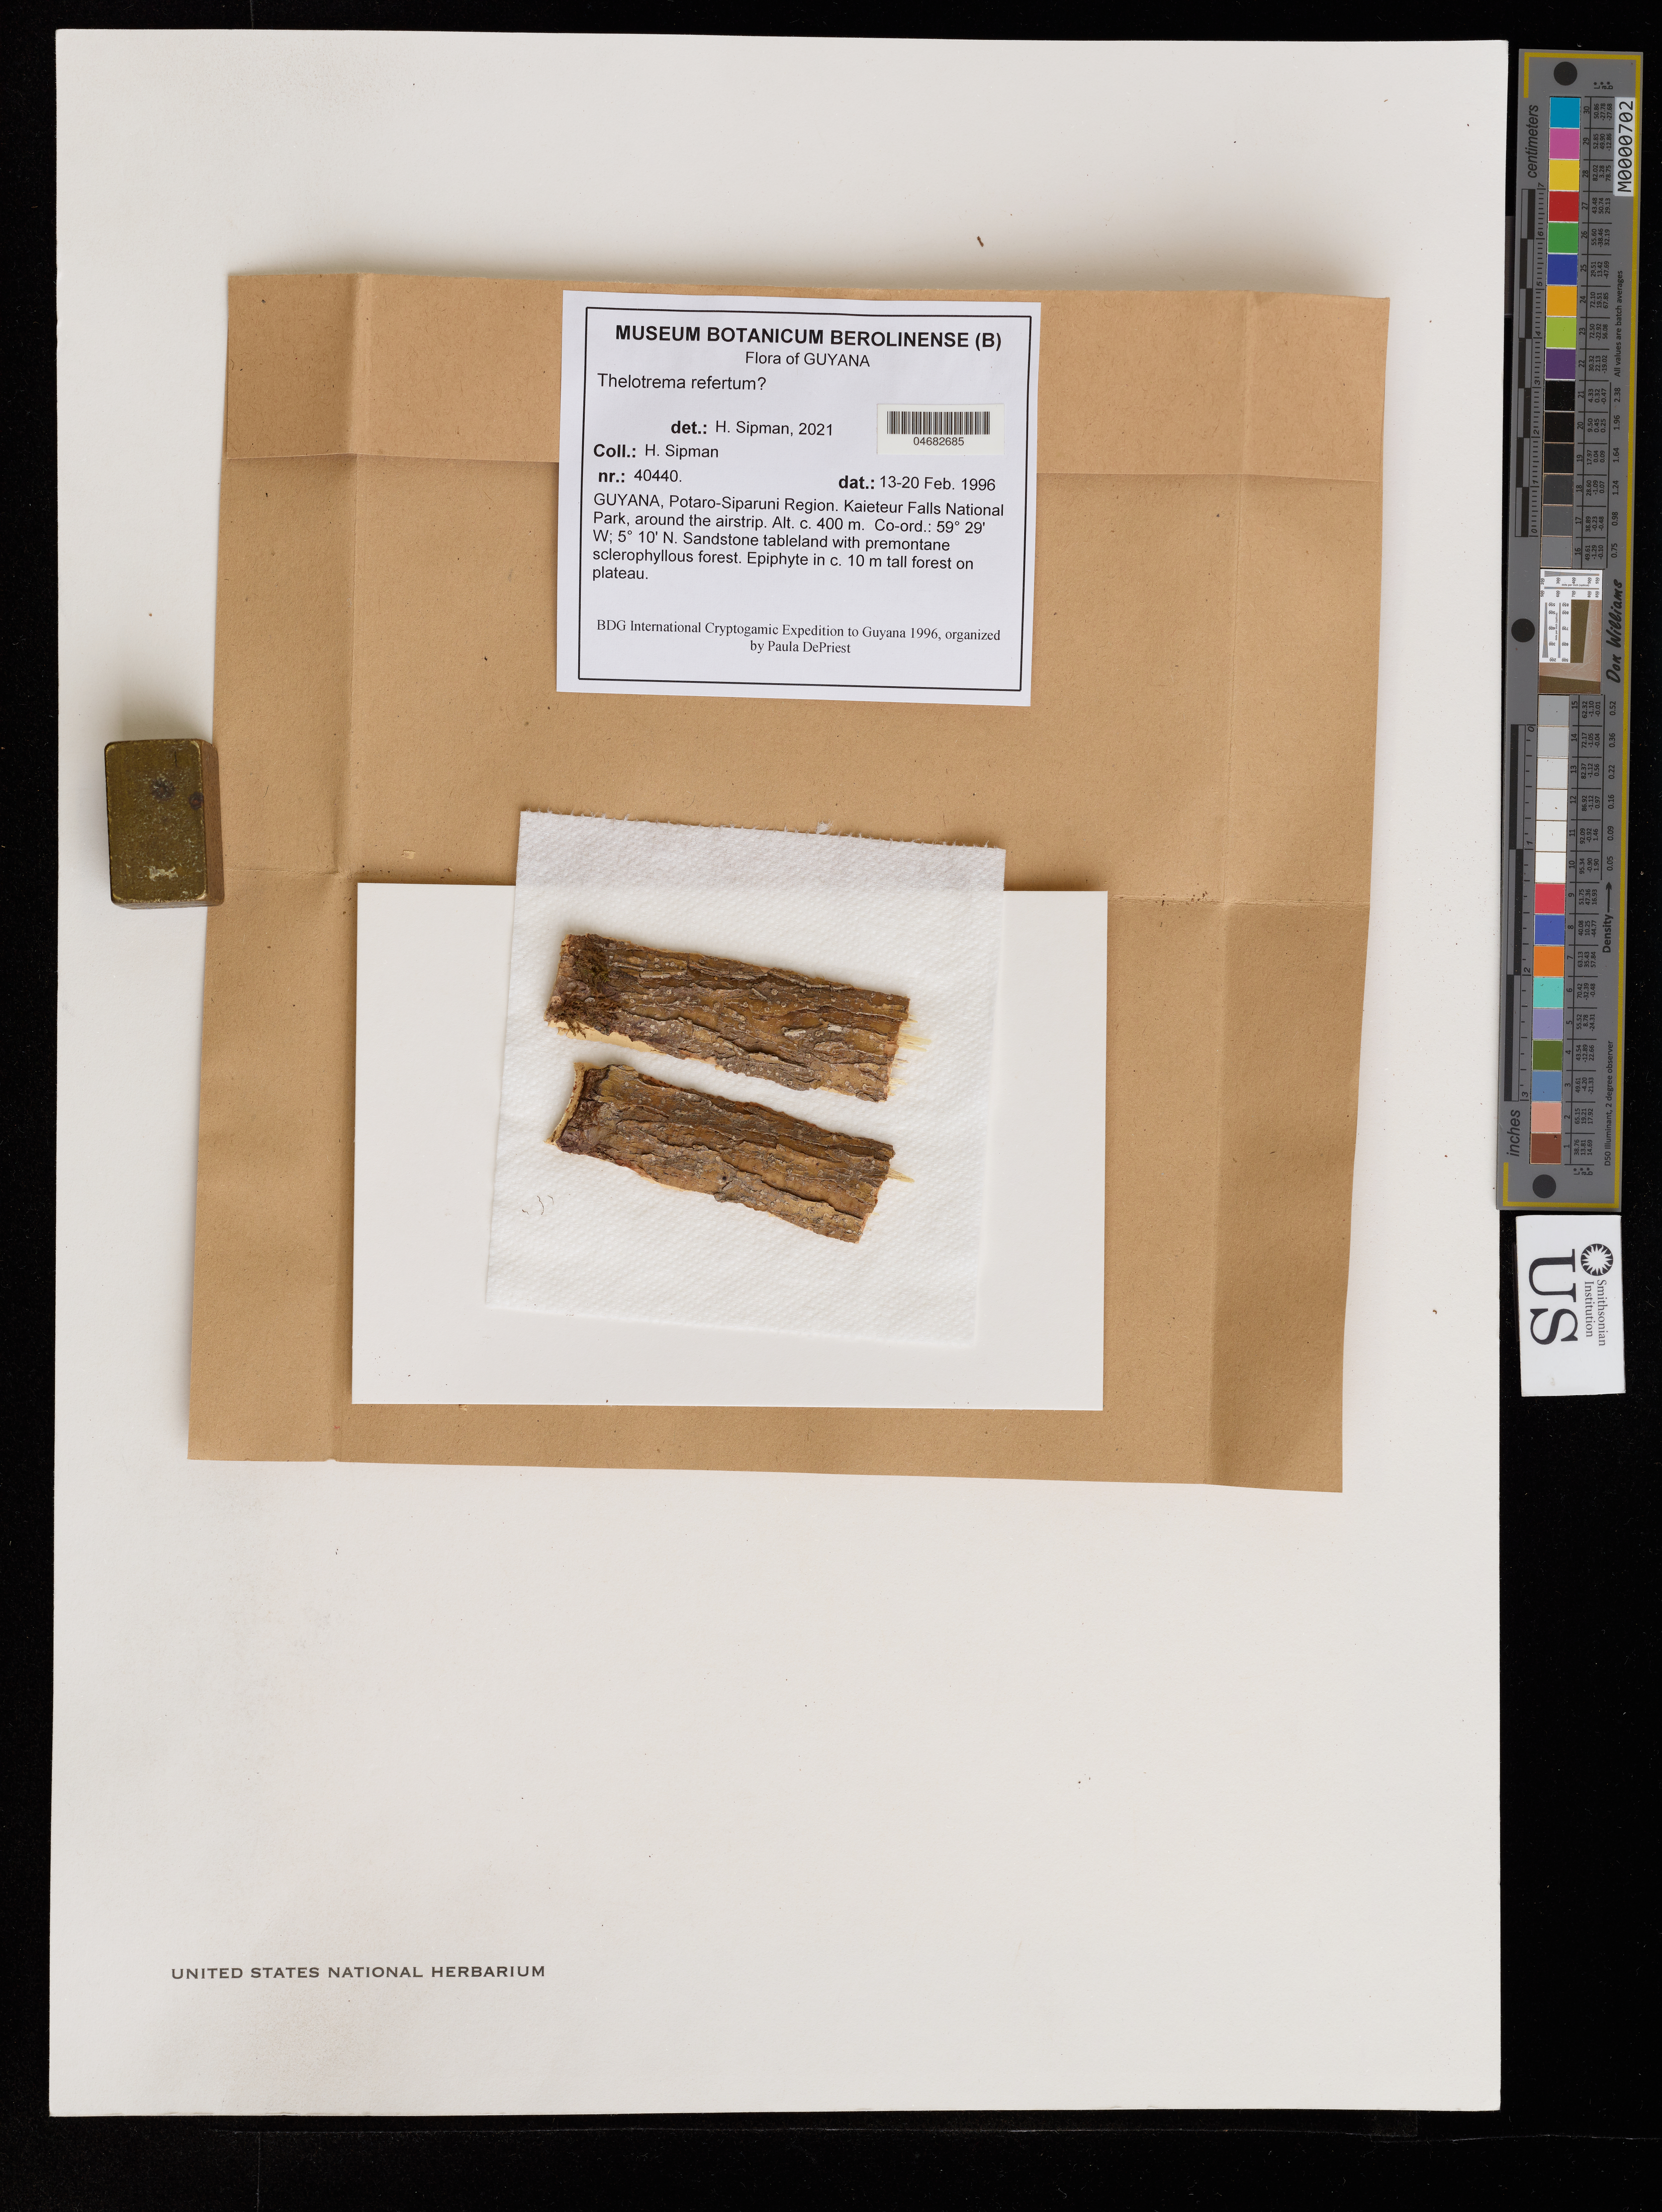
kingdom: Fungi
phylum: Ascomycota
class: Lecanoromycetes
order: Ostropales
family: Graphidaceae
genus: Thelotrema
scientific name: Thelotrema refertum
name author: (Hale) Hale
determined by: Sipman, H.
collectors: H. Sipman et al.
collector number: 40440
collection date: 1996-02-13/1996-02-20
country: Guyana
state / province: Potaro-Siparuni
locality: Kaieteur Falls National Park, aroiund the airstrip.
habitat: Sandstone tableland with premontane sclerophyllous forest. In c. 10 m tall forest on plateau.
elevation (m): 400